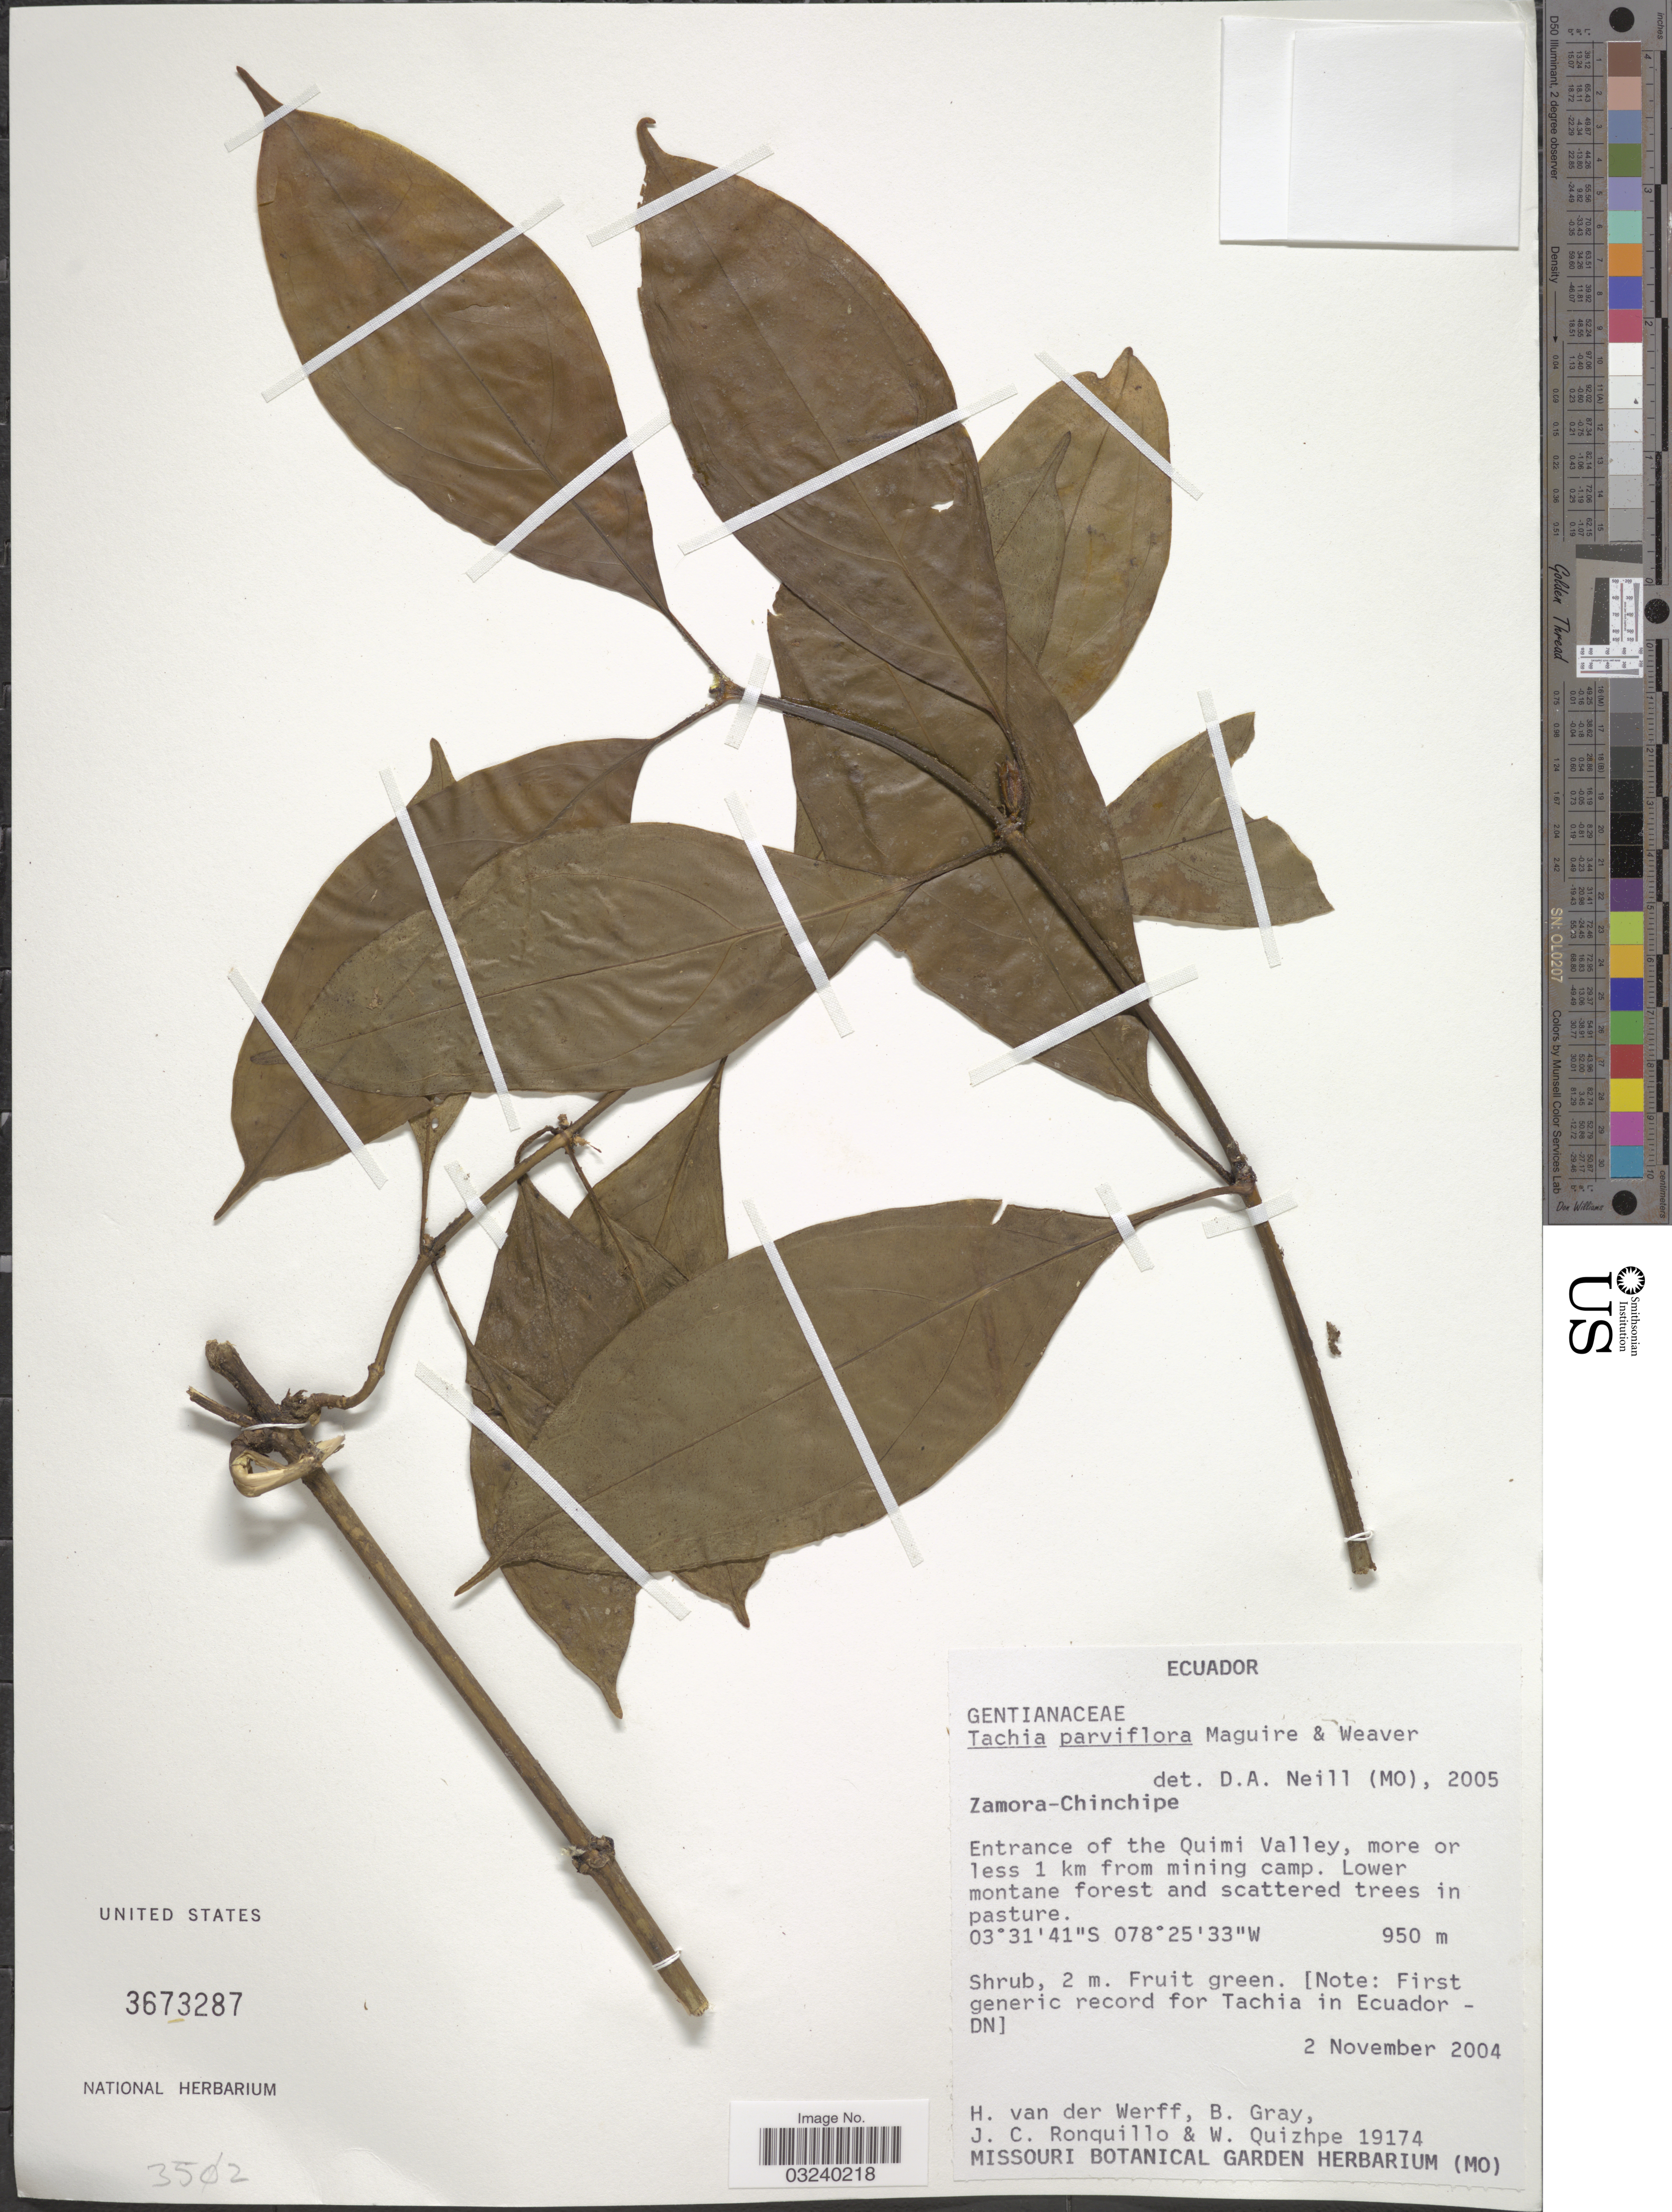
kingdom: Plantae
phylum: Tracheophyta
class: Magnoliopsida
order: Gentianales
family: Gentianaceae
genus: Tachia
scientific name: Tachia parviflora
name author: Maguire & Weaver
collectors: H. van der Werff, B. Gray, J. Ronquillo & W. Quizhpe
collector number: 19174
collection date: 2004-11-02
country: Ecuador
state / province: Zamora-Chinchipe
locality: Entrance of the Quimi Valley, more or less 1 km from mining camp.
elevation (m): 950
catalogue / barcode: US 3673287